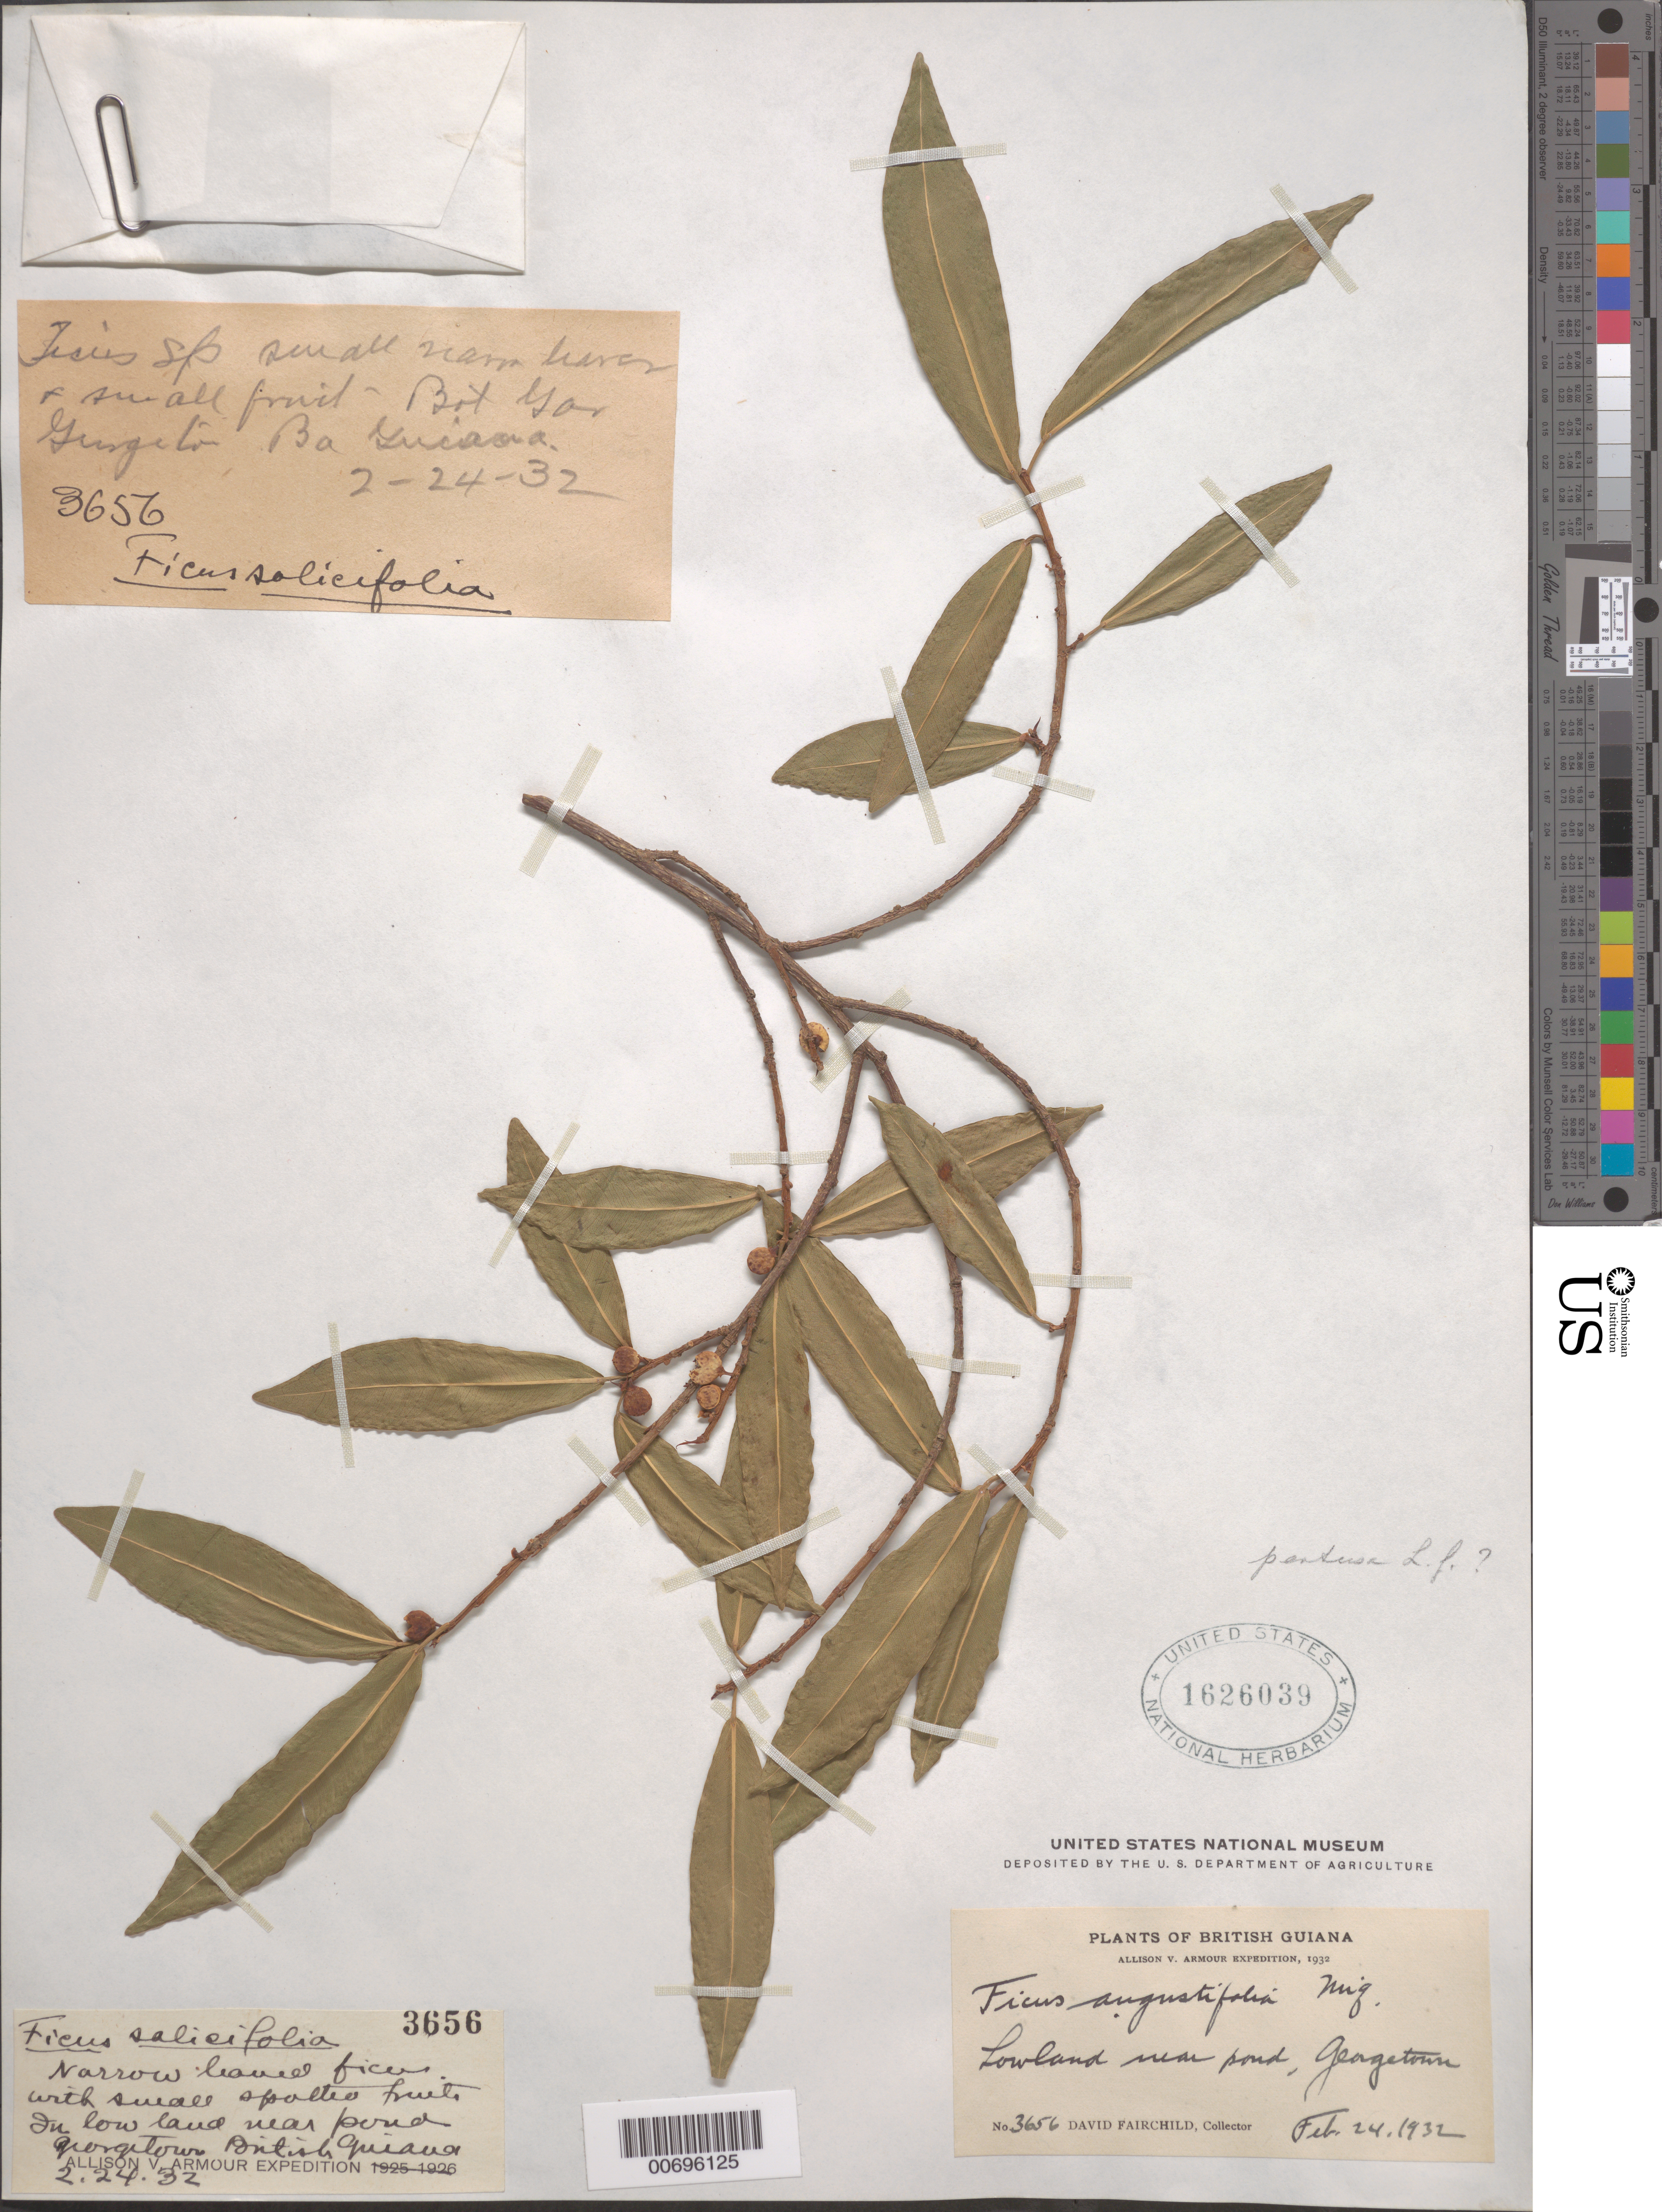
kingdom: Plantae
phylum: Tracheophyta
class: Magnoliopsida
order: Rosales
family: Moraceae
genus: Ficus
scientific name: Ficus angustifolia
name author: Blume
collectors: D. G. Fairchild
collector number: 3656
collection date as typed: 24-Feb-32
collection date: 1932-02-24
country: Guyana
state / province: Demerara-Mahaica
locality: Georgetown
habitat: Near pond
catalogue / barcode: US 1626039